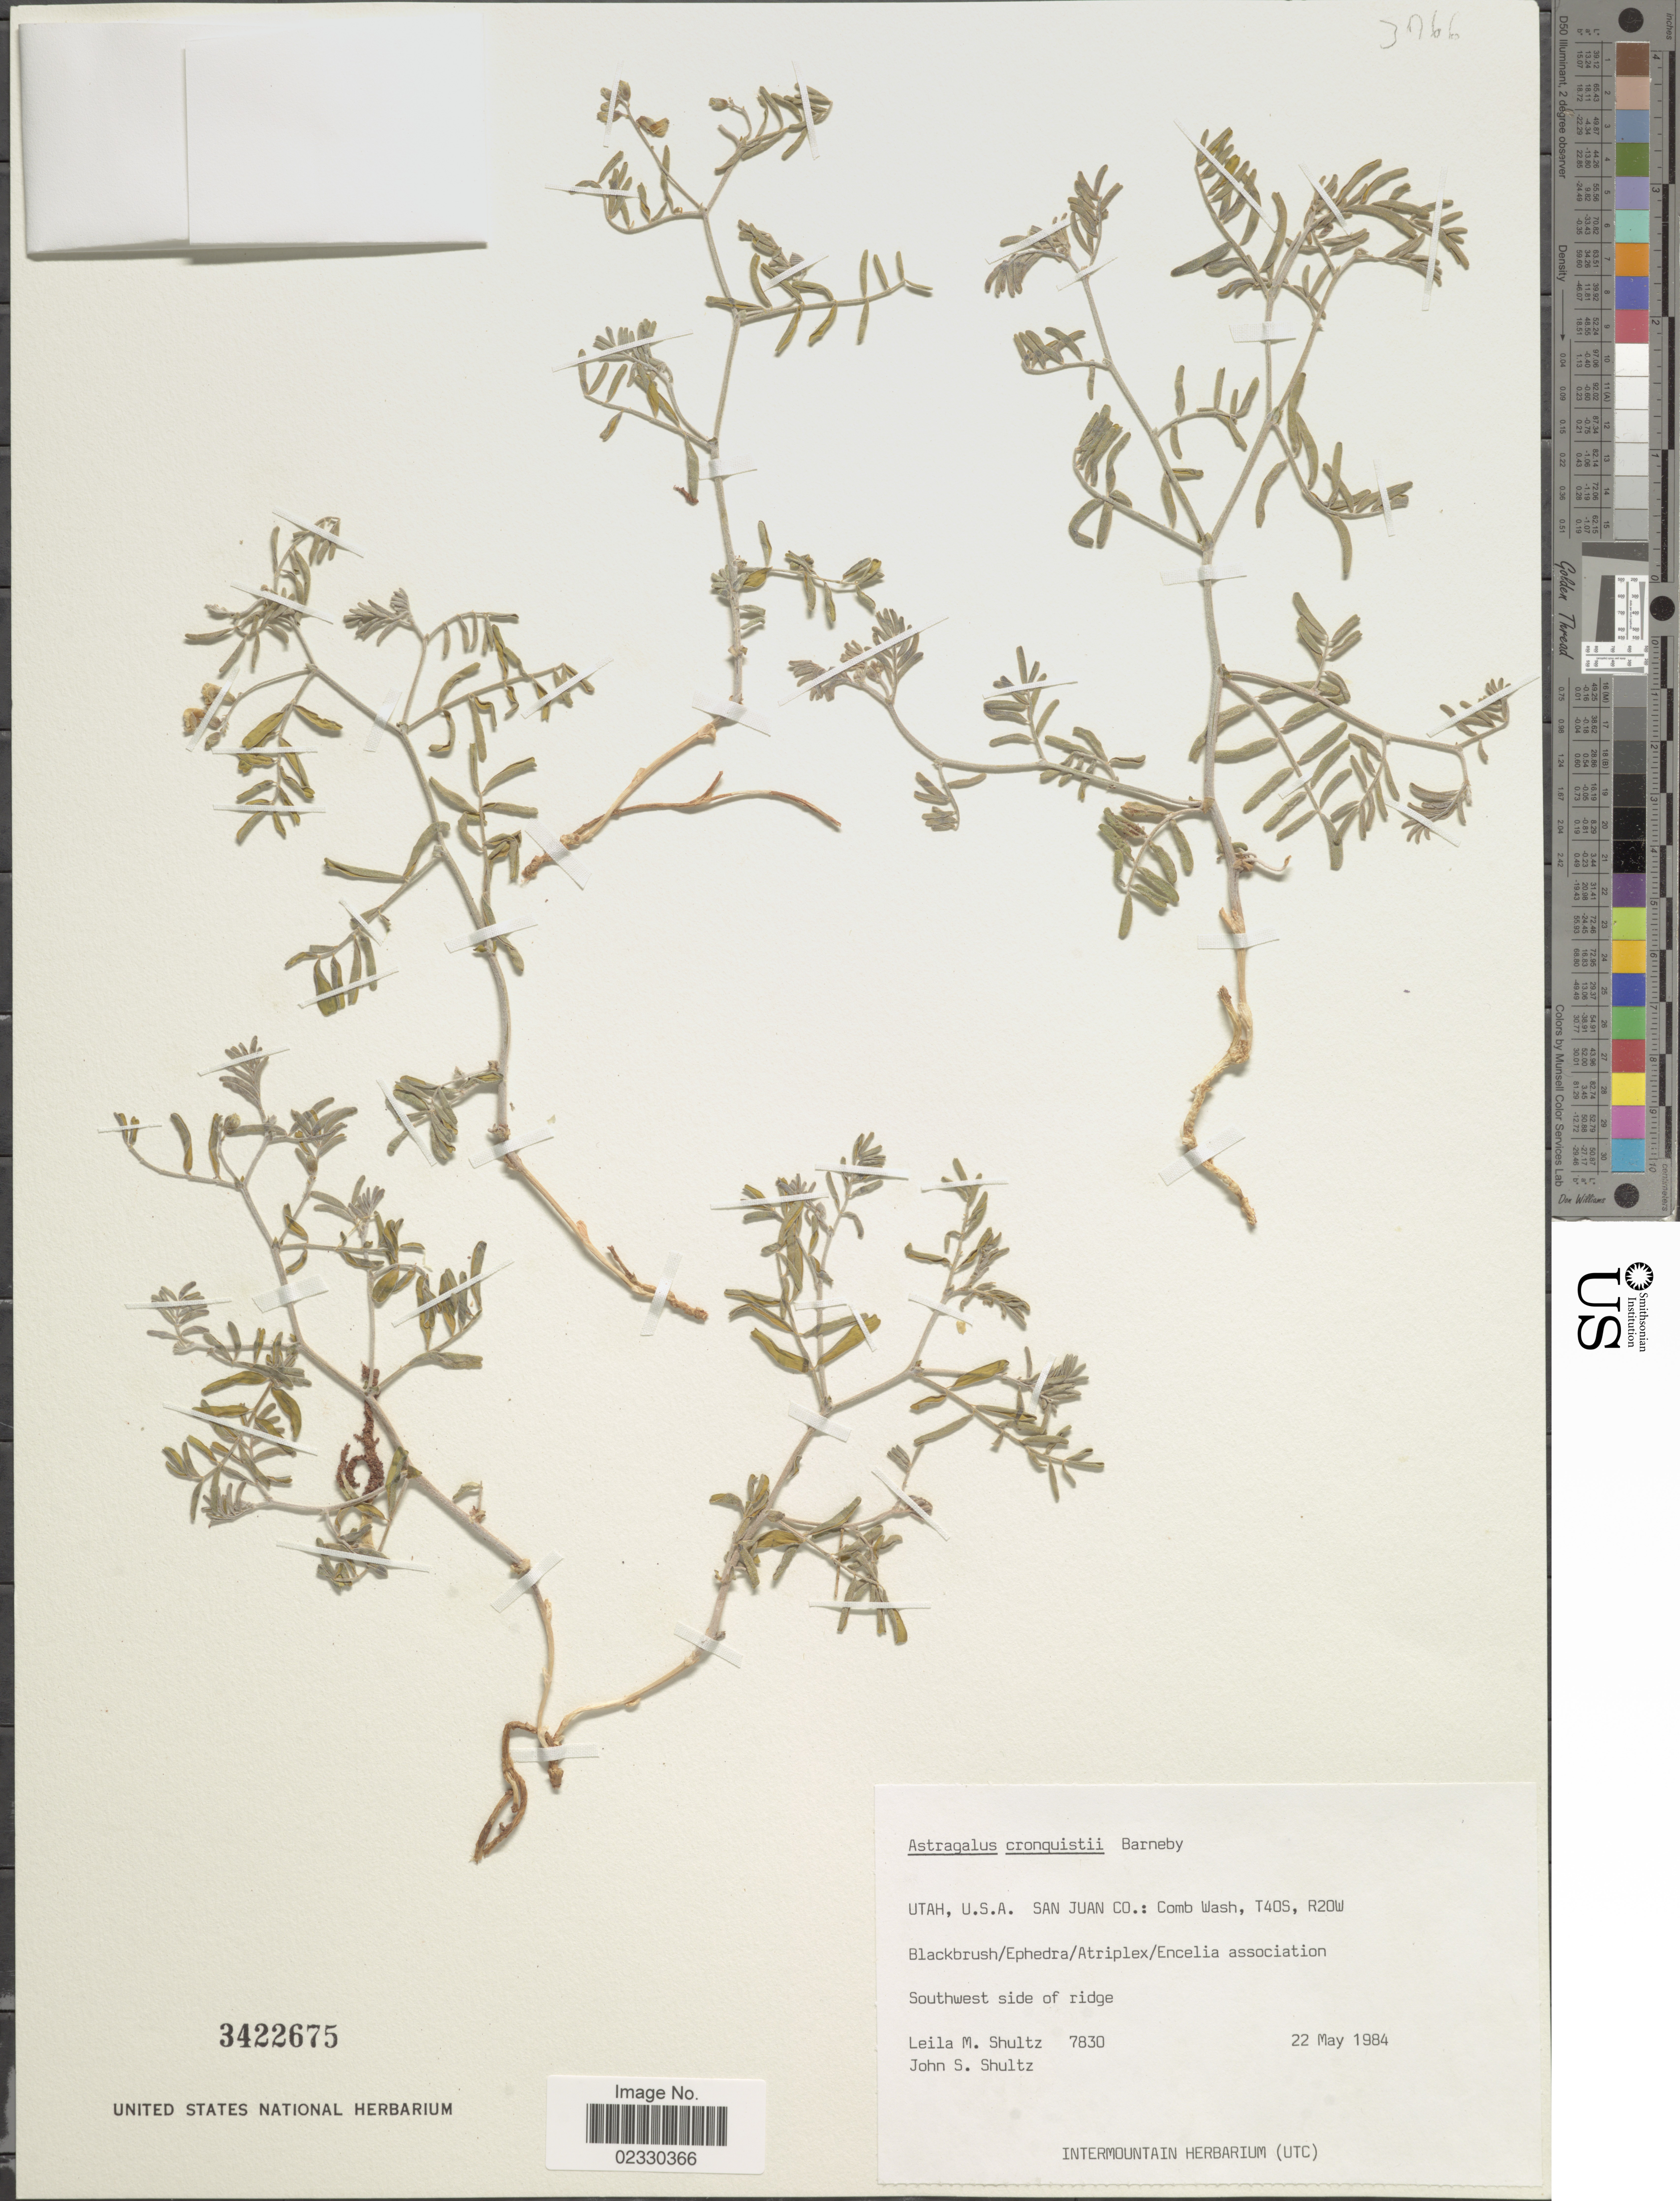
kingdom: Plantae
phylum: Tracheophyta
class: Magnoliopsida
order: Fabales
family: Fabaceae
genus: Astragalus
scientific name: Astragalus cronquistii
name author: Barneby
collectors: L. Schultz & J. Schultz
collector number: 7830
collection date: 1984-05-22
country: United States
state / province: Utah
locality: San Juan Co.: Comb Wash, T40S, R20W, southwest side of ridge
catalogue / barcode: US 3422675